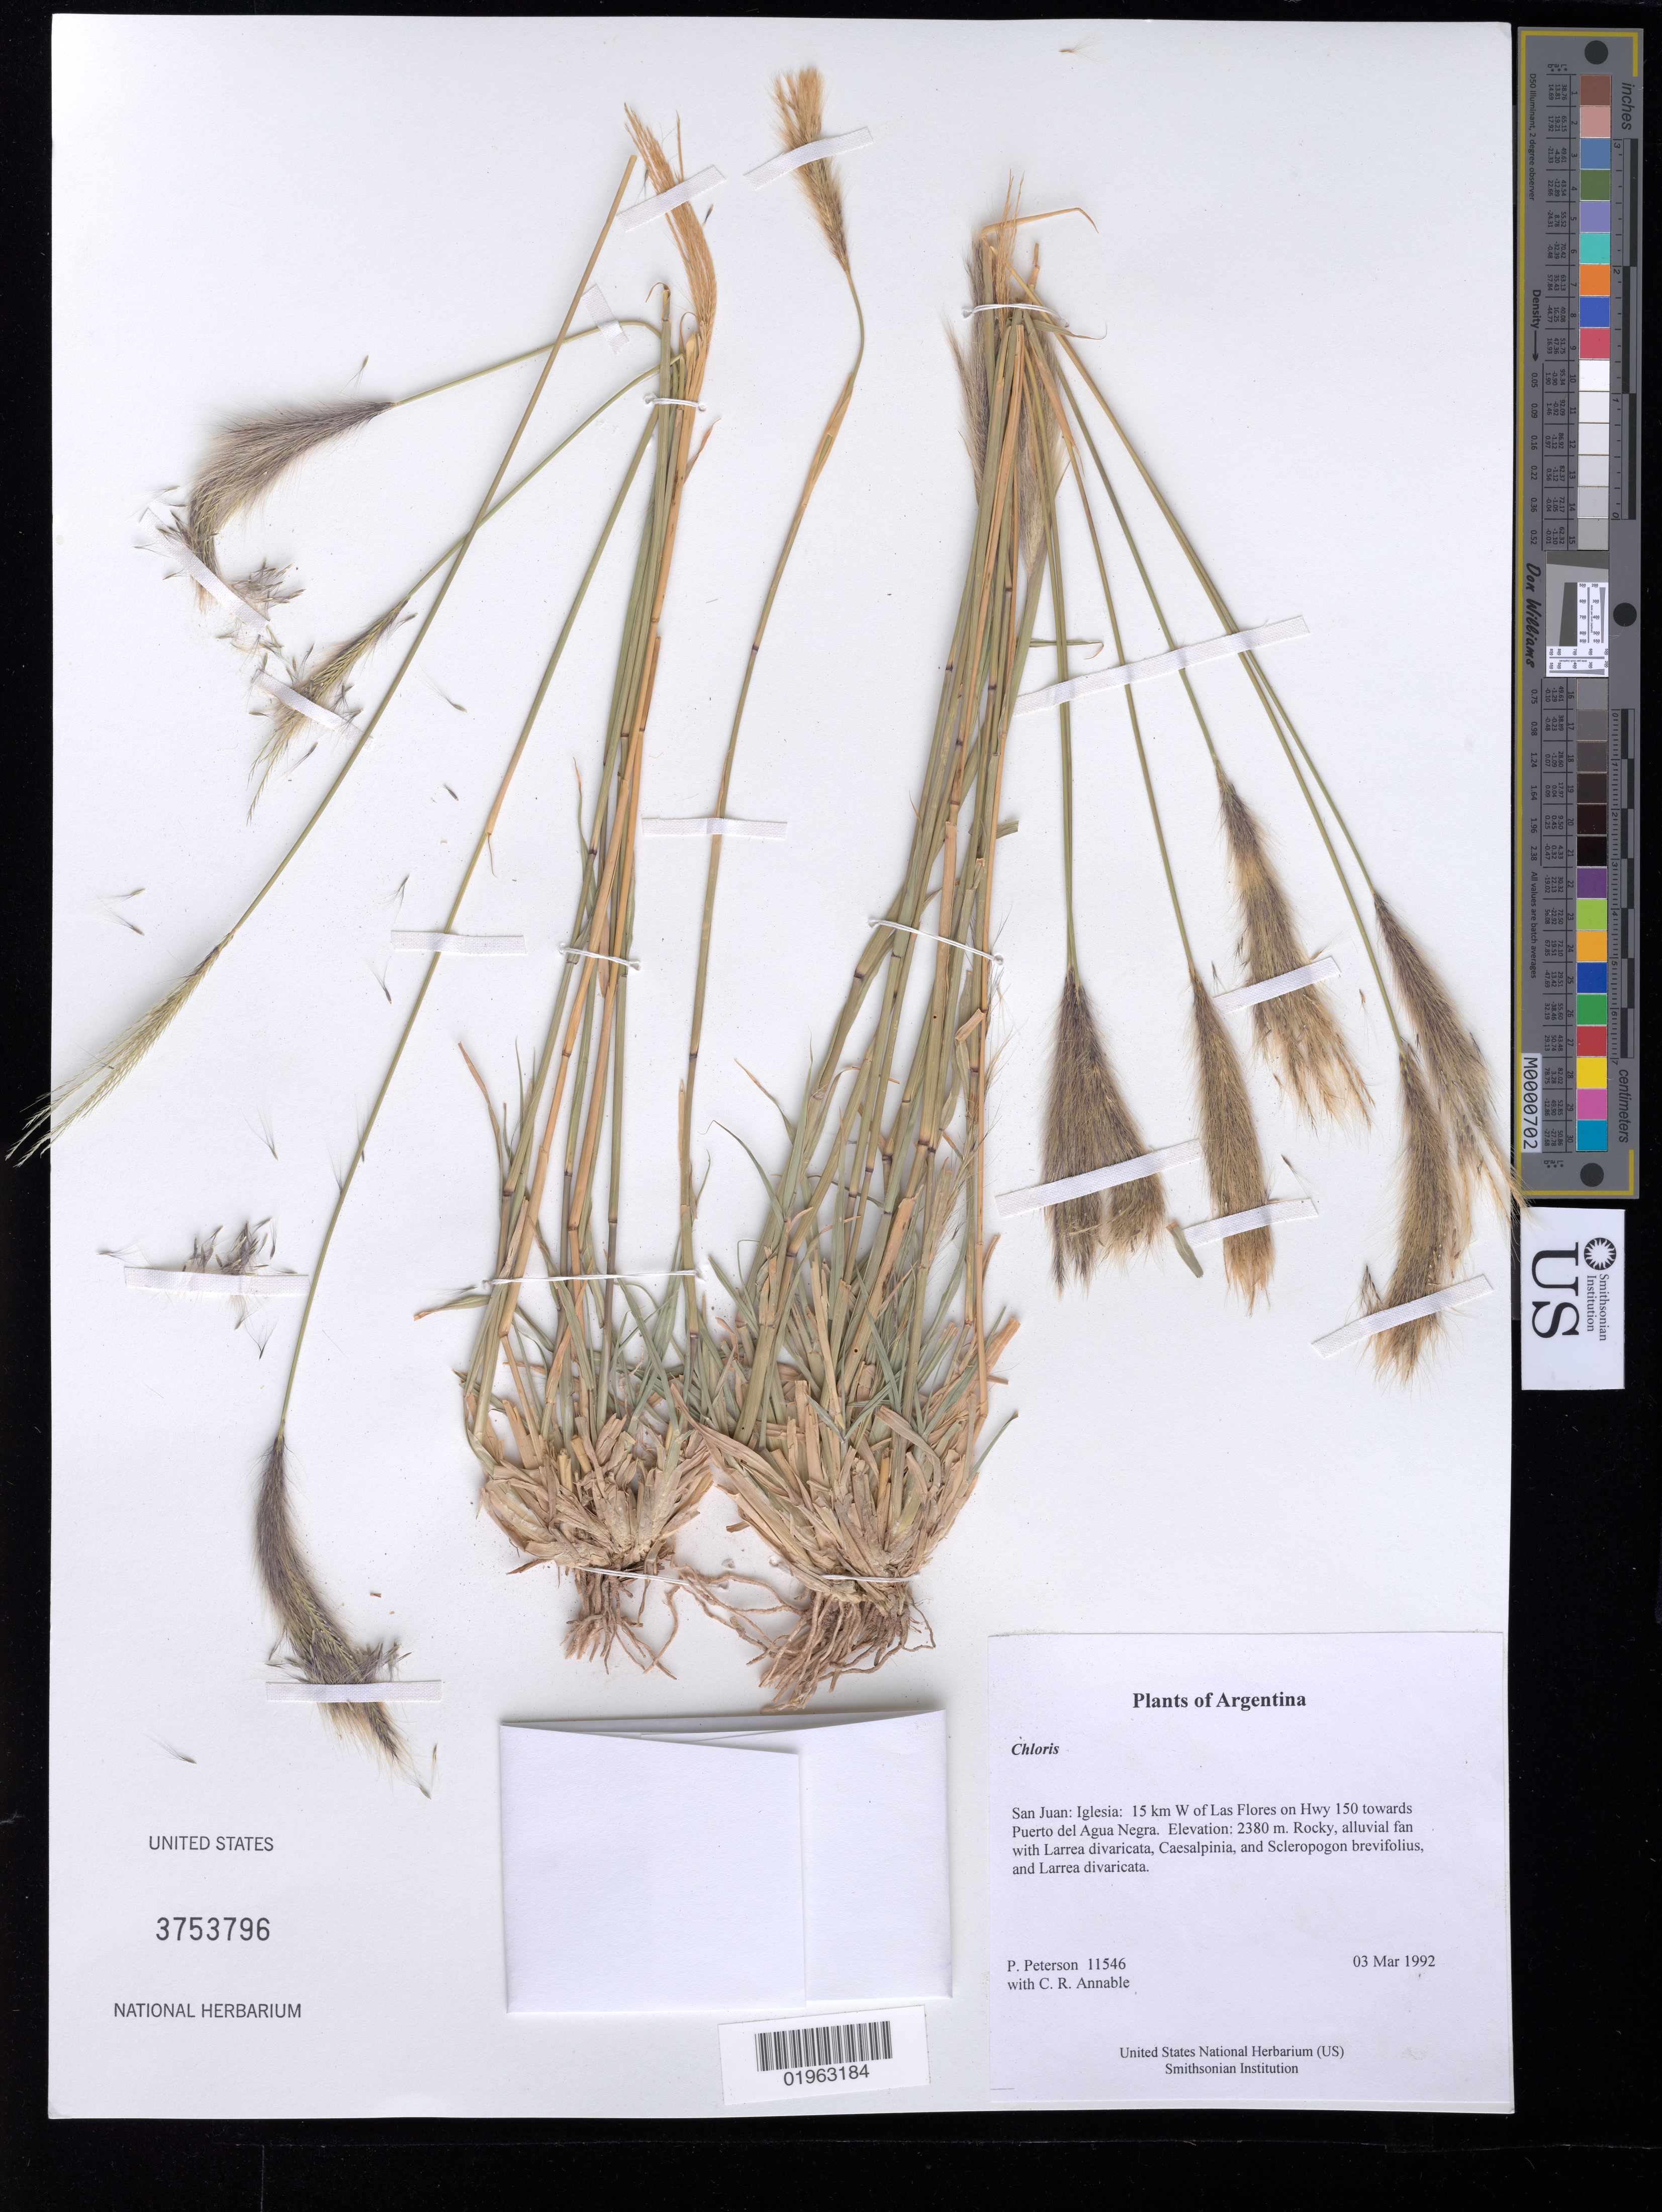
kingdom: Plantae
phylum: Tracheophyta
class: Liliopsida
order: Poales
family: Poaceae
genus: Chloris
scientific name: Chloris sp.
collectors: P. M. Peterson & C. R. Annable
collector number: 11546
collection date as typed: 03 Mar 1992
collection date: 1992-03-03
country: Argentina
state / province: San Juan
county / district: Iglesia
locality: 15 km W of Las Flores on Hwy 150 towards Puerto del Agua Negra.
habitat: Rocky, alluvial fan with Larrea divaricata, Caesalpinia, and Scleropogon brevifolius, and Larrea divaricata.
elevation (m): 2380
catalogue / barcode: US 3753796